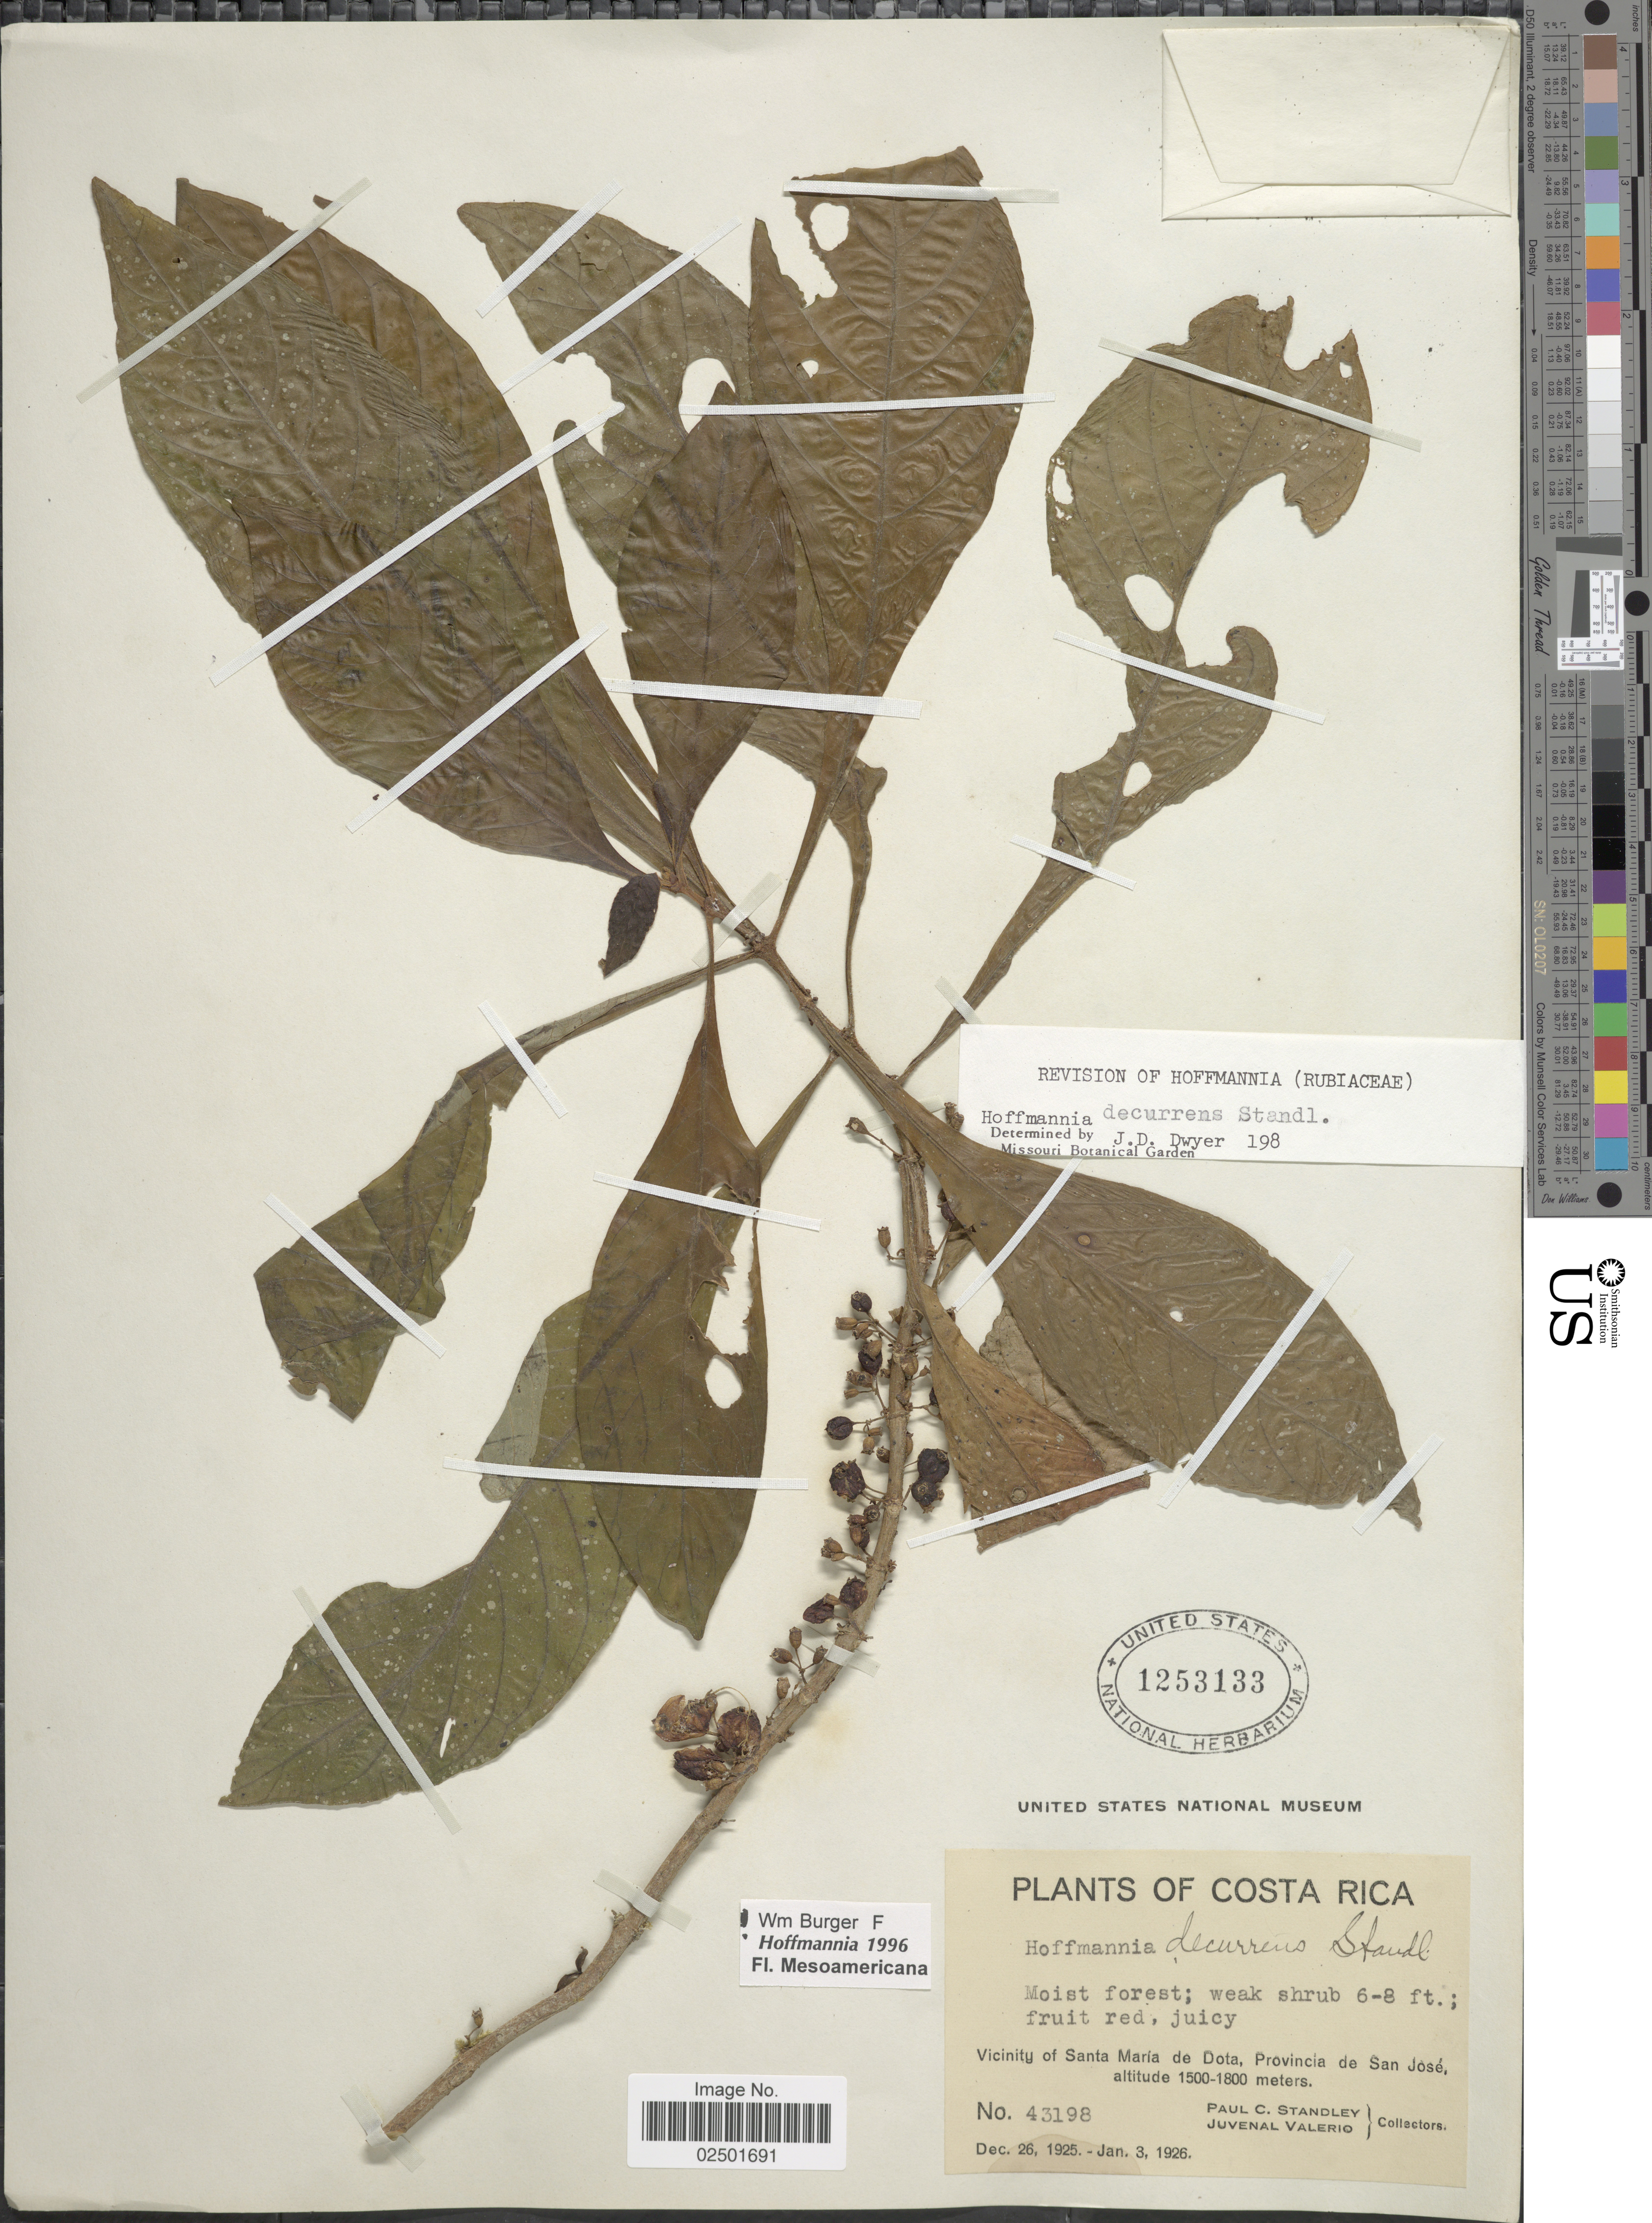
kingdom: Plantae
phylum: Tracheophyta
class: Magnoliopsida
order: Gentianales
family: Rubiaceae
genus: Hoffmannia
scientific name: Hoffmannia decurrens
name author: Standl.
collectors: P. C. Standley & J. Valerio R.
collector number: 43198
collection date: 1925-12-26/1926-01-03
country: Costa Rica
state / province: San José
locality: Vicinity of Santa María de Dota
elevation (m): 1500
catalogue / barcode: US 1253133